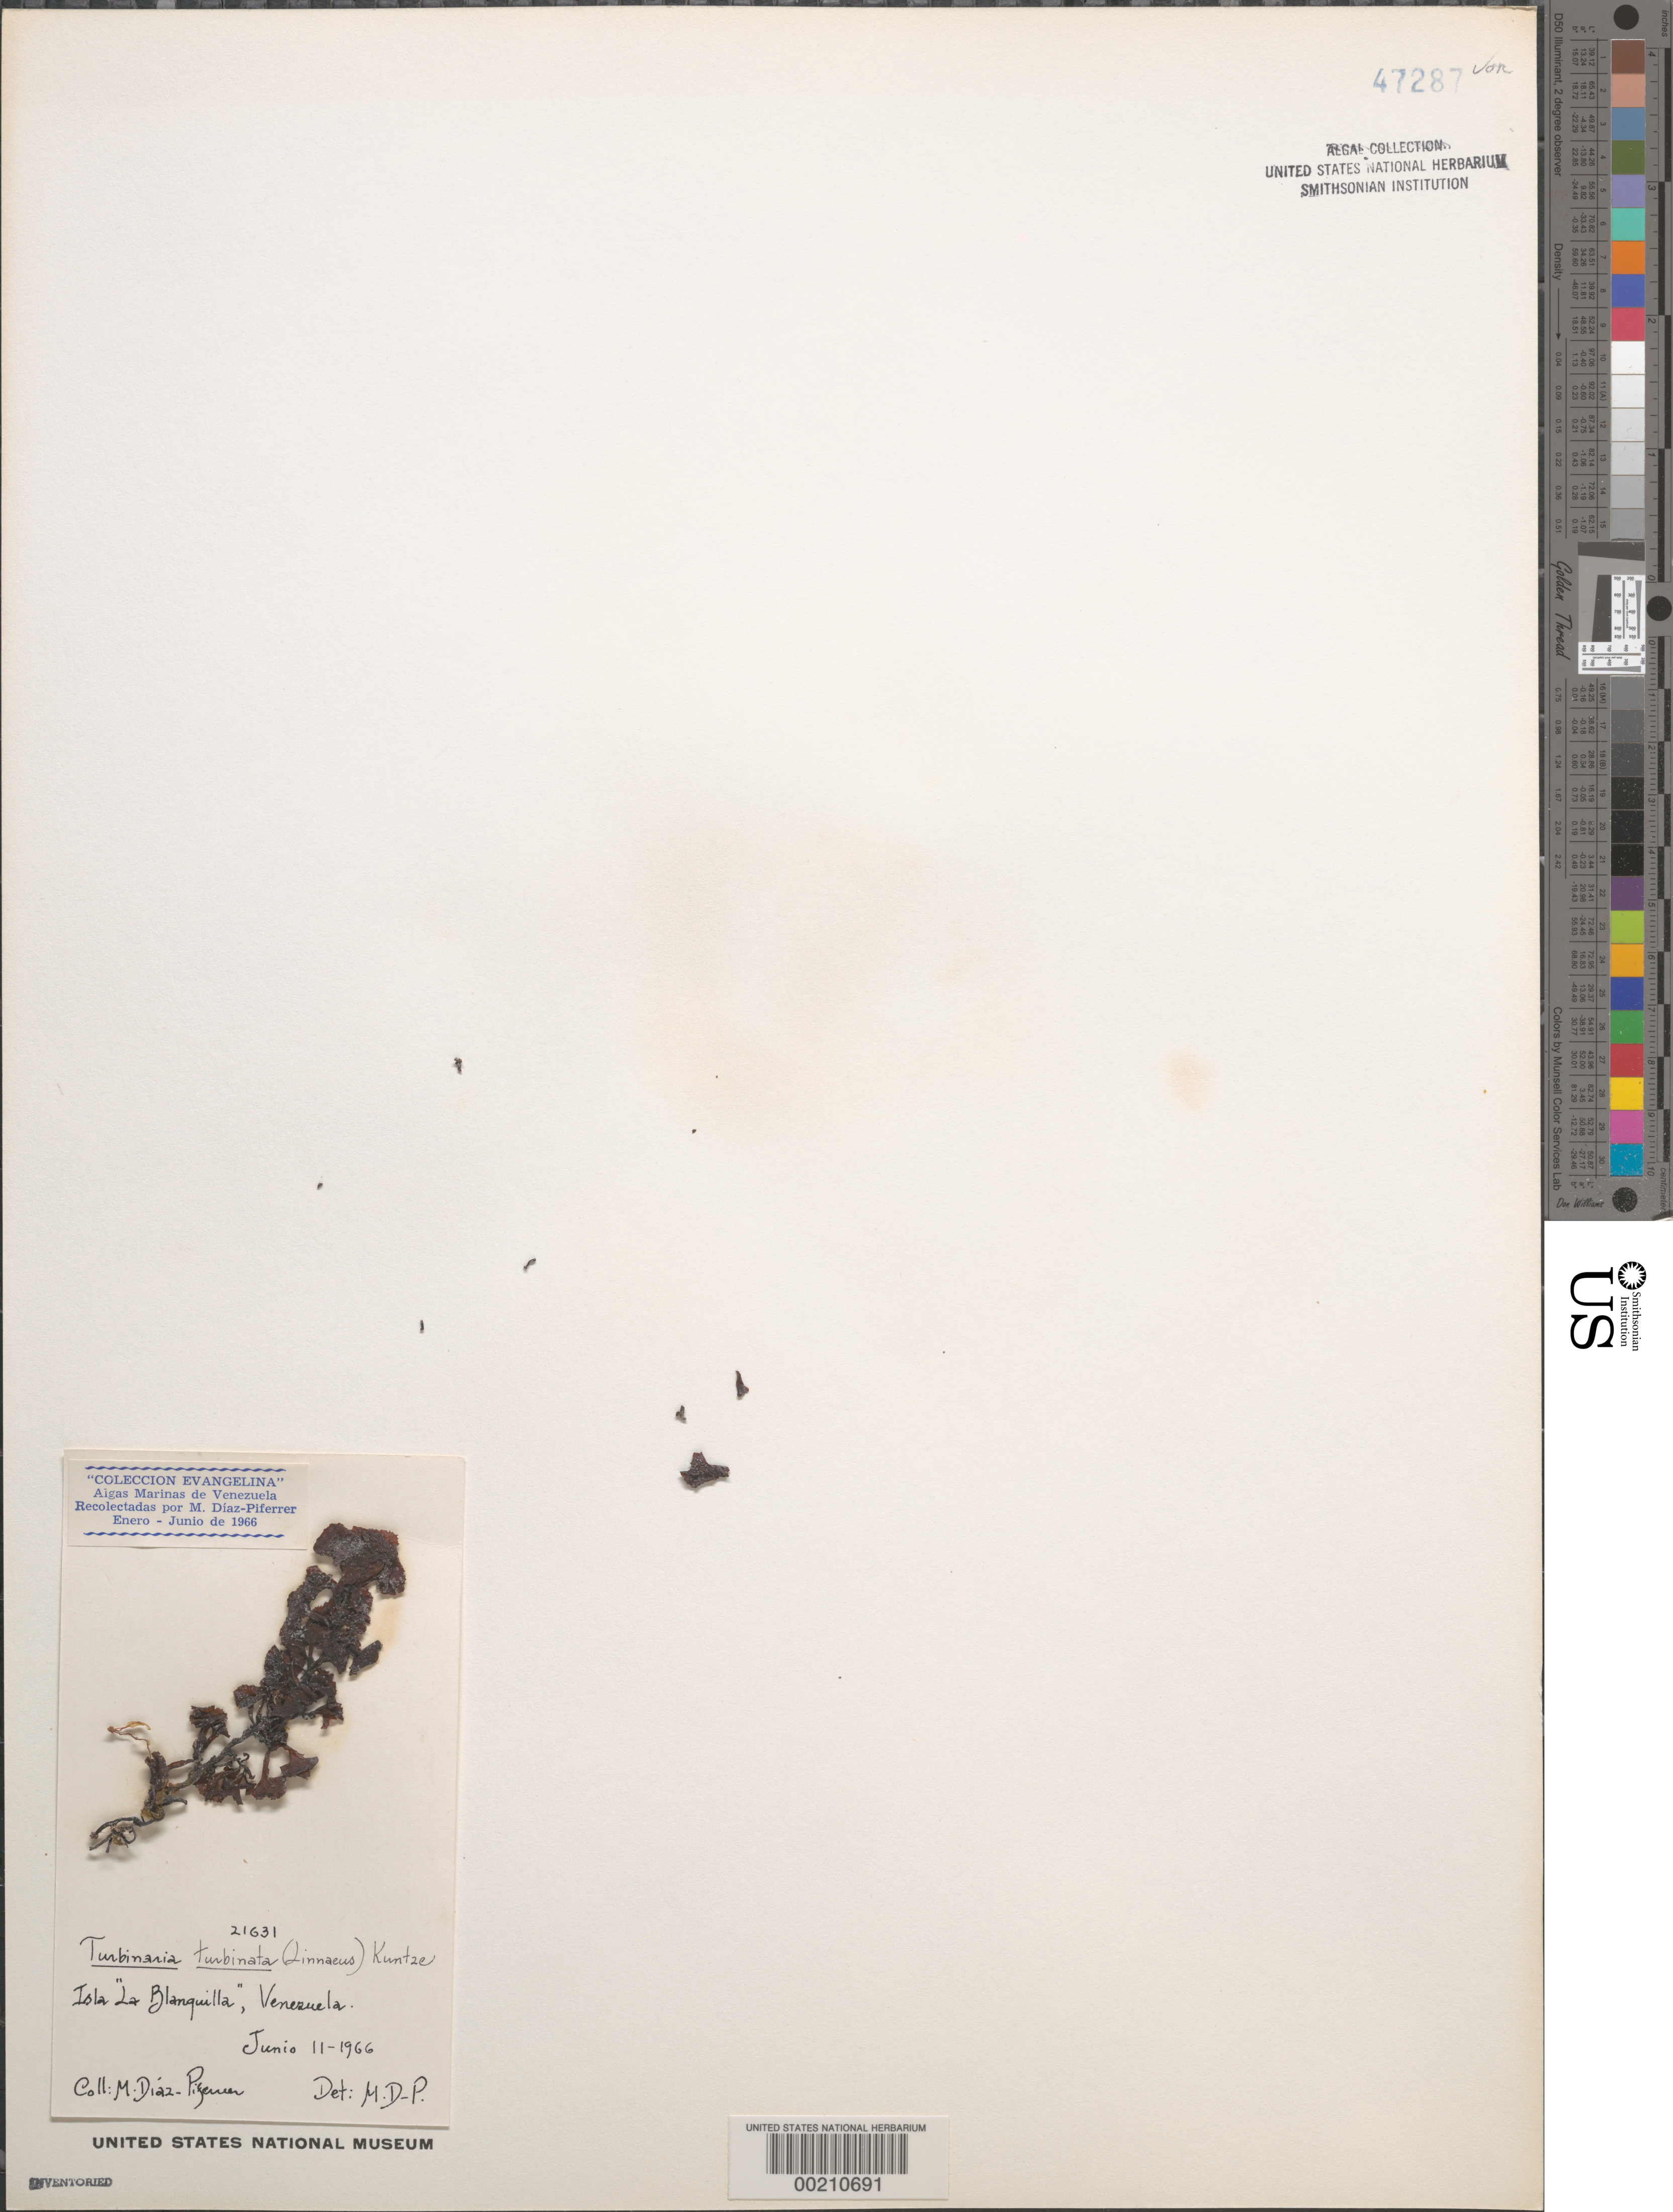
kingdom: Chromista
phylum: Ochrophyta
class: Phaeophyceae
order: Fucales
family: Sargassaceae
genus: Turbinaria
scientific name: Turbinaria turbinata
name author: (L.) Kuntze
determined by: Diaz-Piferrer, M.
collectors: M. Diaz-Piferrer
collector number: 21631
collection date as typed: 11 Jun 1966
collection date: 1966-06-11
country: Venezuela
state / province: Dependencias Federales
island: Isla La Blanquilla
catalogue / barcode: US 47287